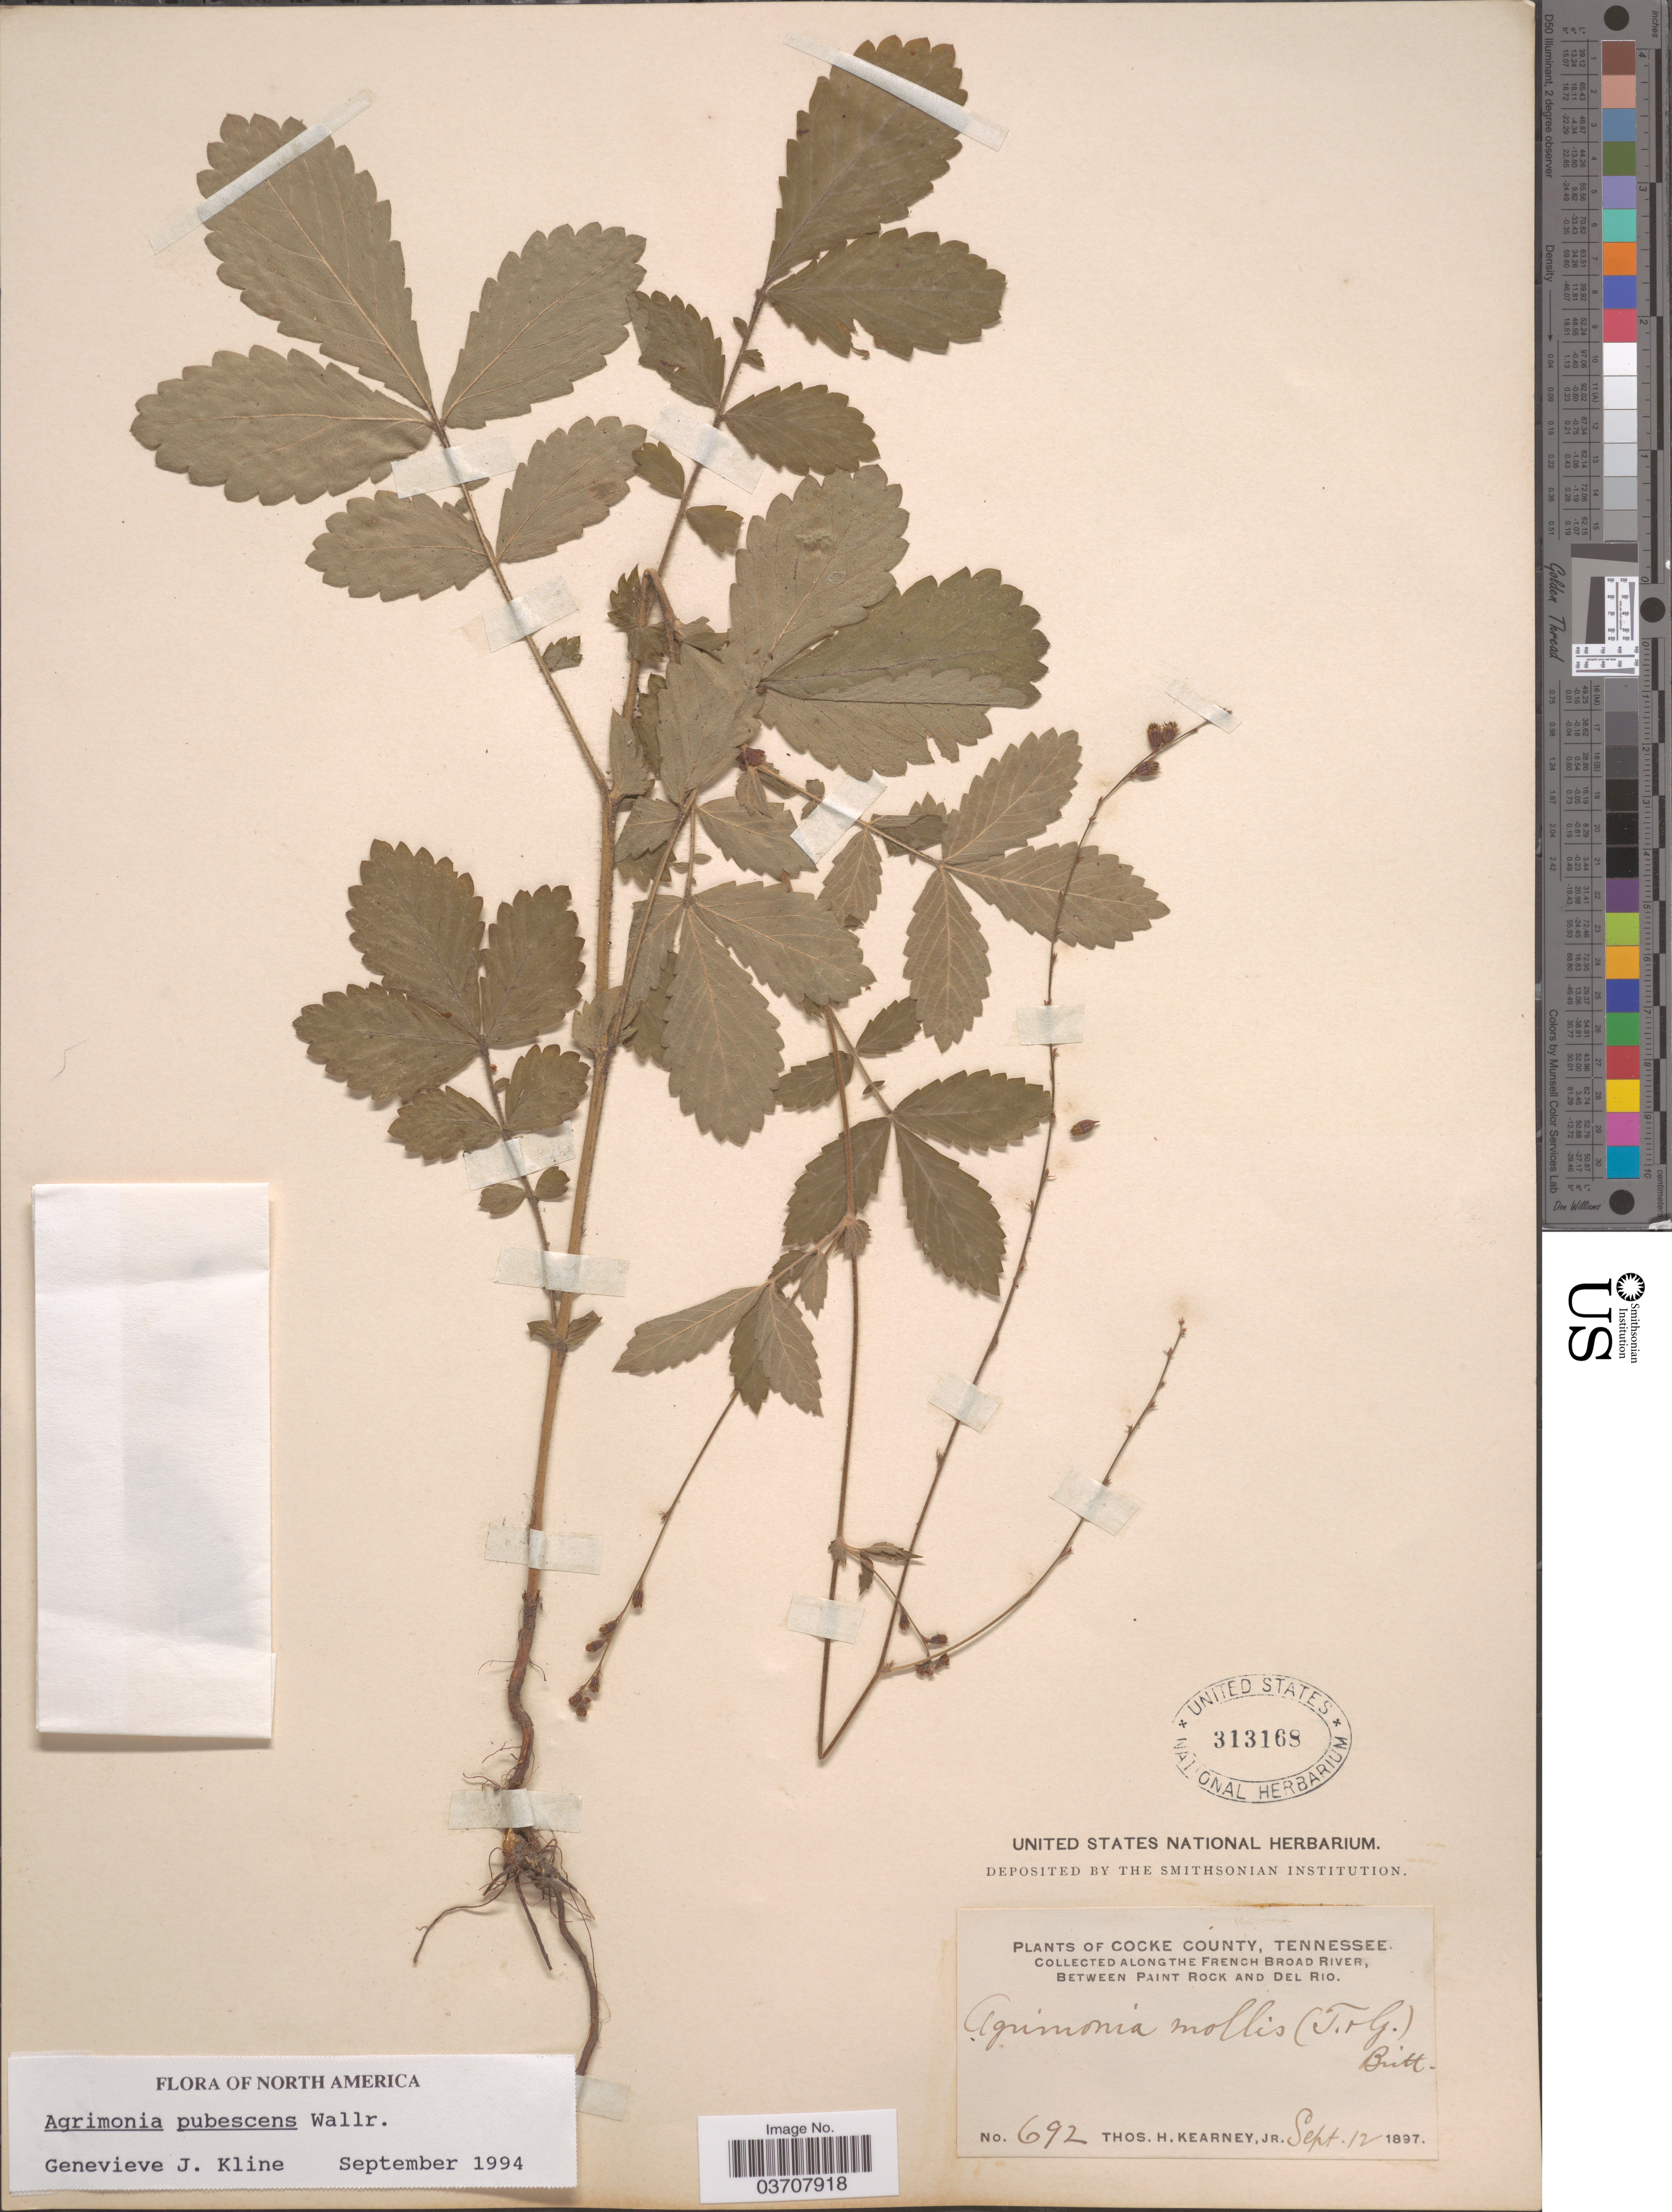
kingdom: Plantae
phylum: Tracheophyta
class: Magnoliopsida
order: Rosales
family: Rosaceae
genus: Agrimonia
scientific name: Agrimonia pubescens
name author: Wallr.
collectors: T. H. Kearney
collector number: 692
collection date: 1897-09-12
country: United States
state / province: Tennessee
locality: Cocke County. Along the French Broad River, between Paint Rock and Del Rio.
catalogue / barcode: US 313168